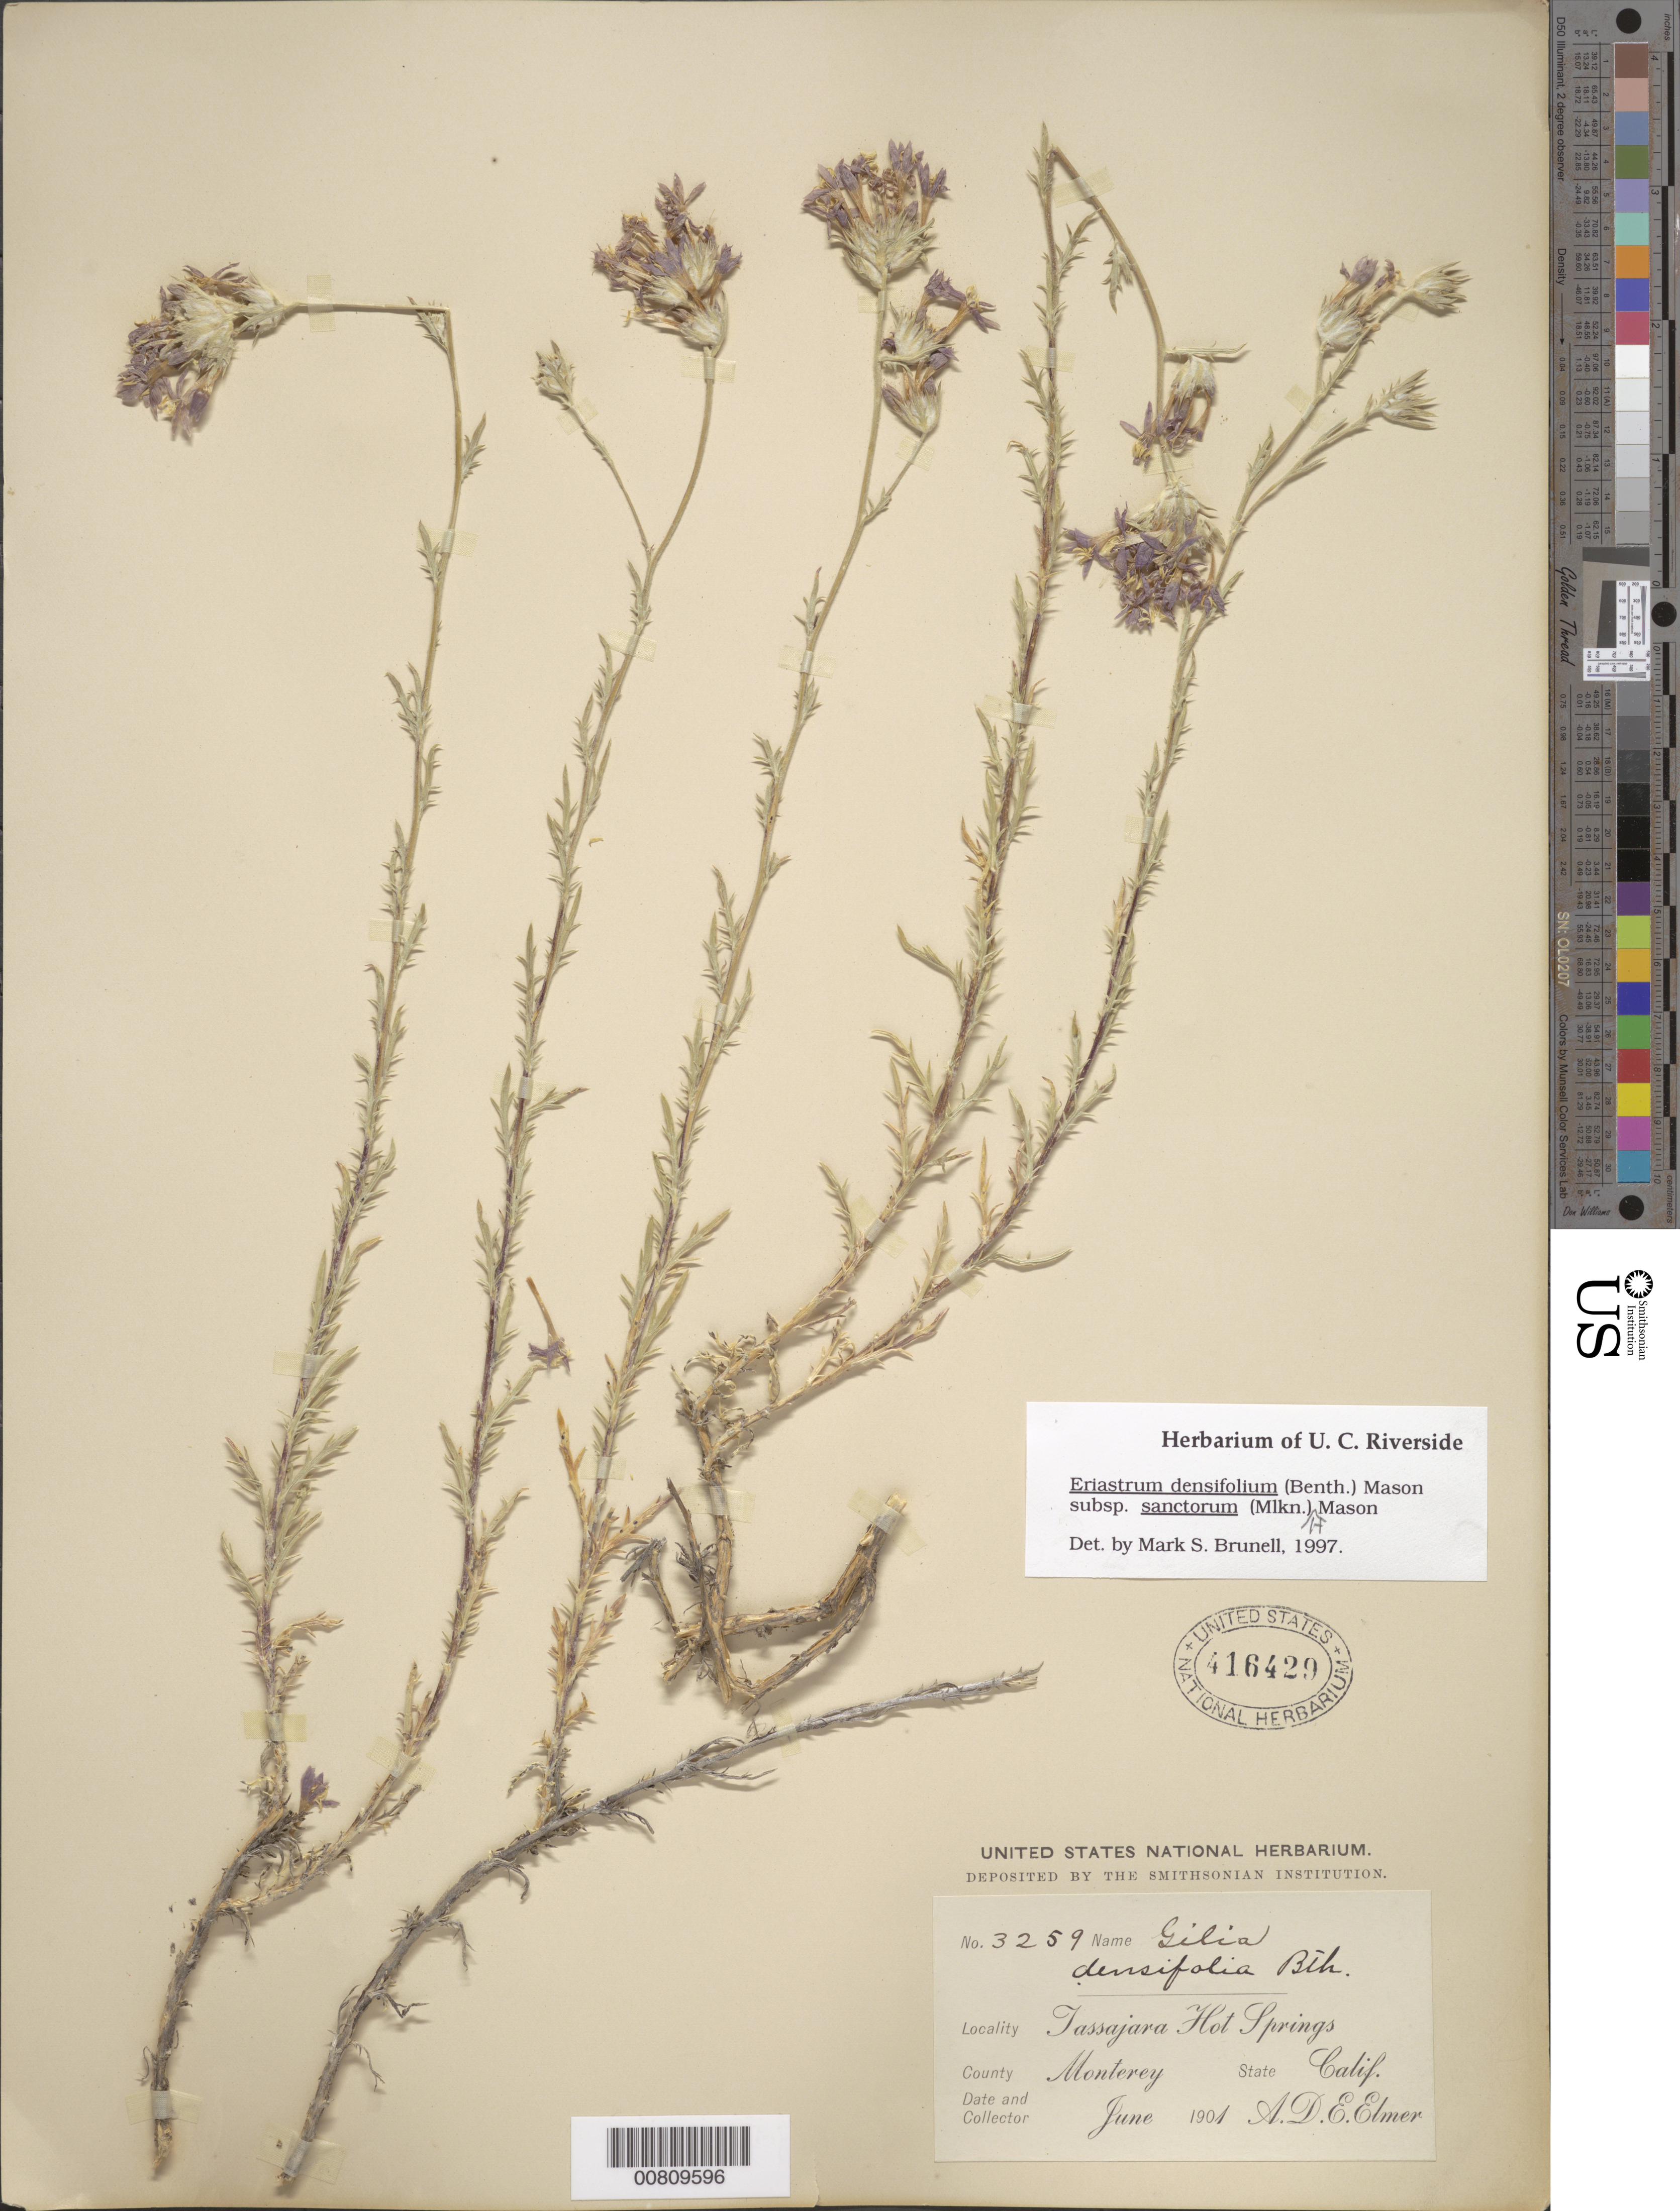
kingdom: Plantae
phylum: Tracheophyta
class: Magnoliopsida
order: Ericales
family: Polemoniaceae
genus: Eriastrum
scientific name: Eriastrum densifolium subsp. sanctorum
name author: (Benth.) H. Mason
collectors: A. D. E. Elmer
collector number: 3259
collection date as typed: Jun 1901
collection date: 1901-06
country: United States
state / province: California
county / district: Monterey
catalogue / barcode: US 416429